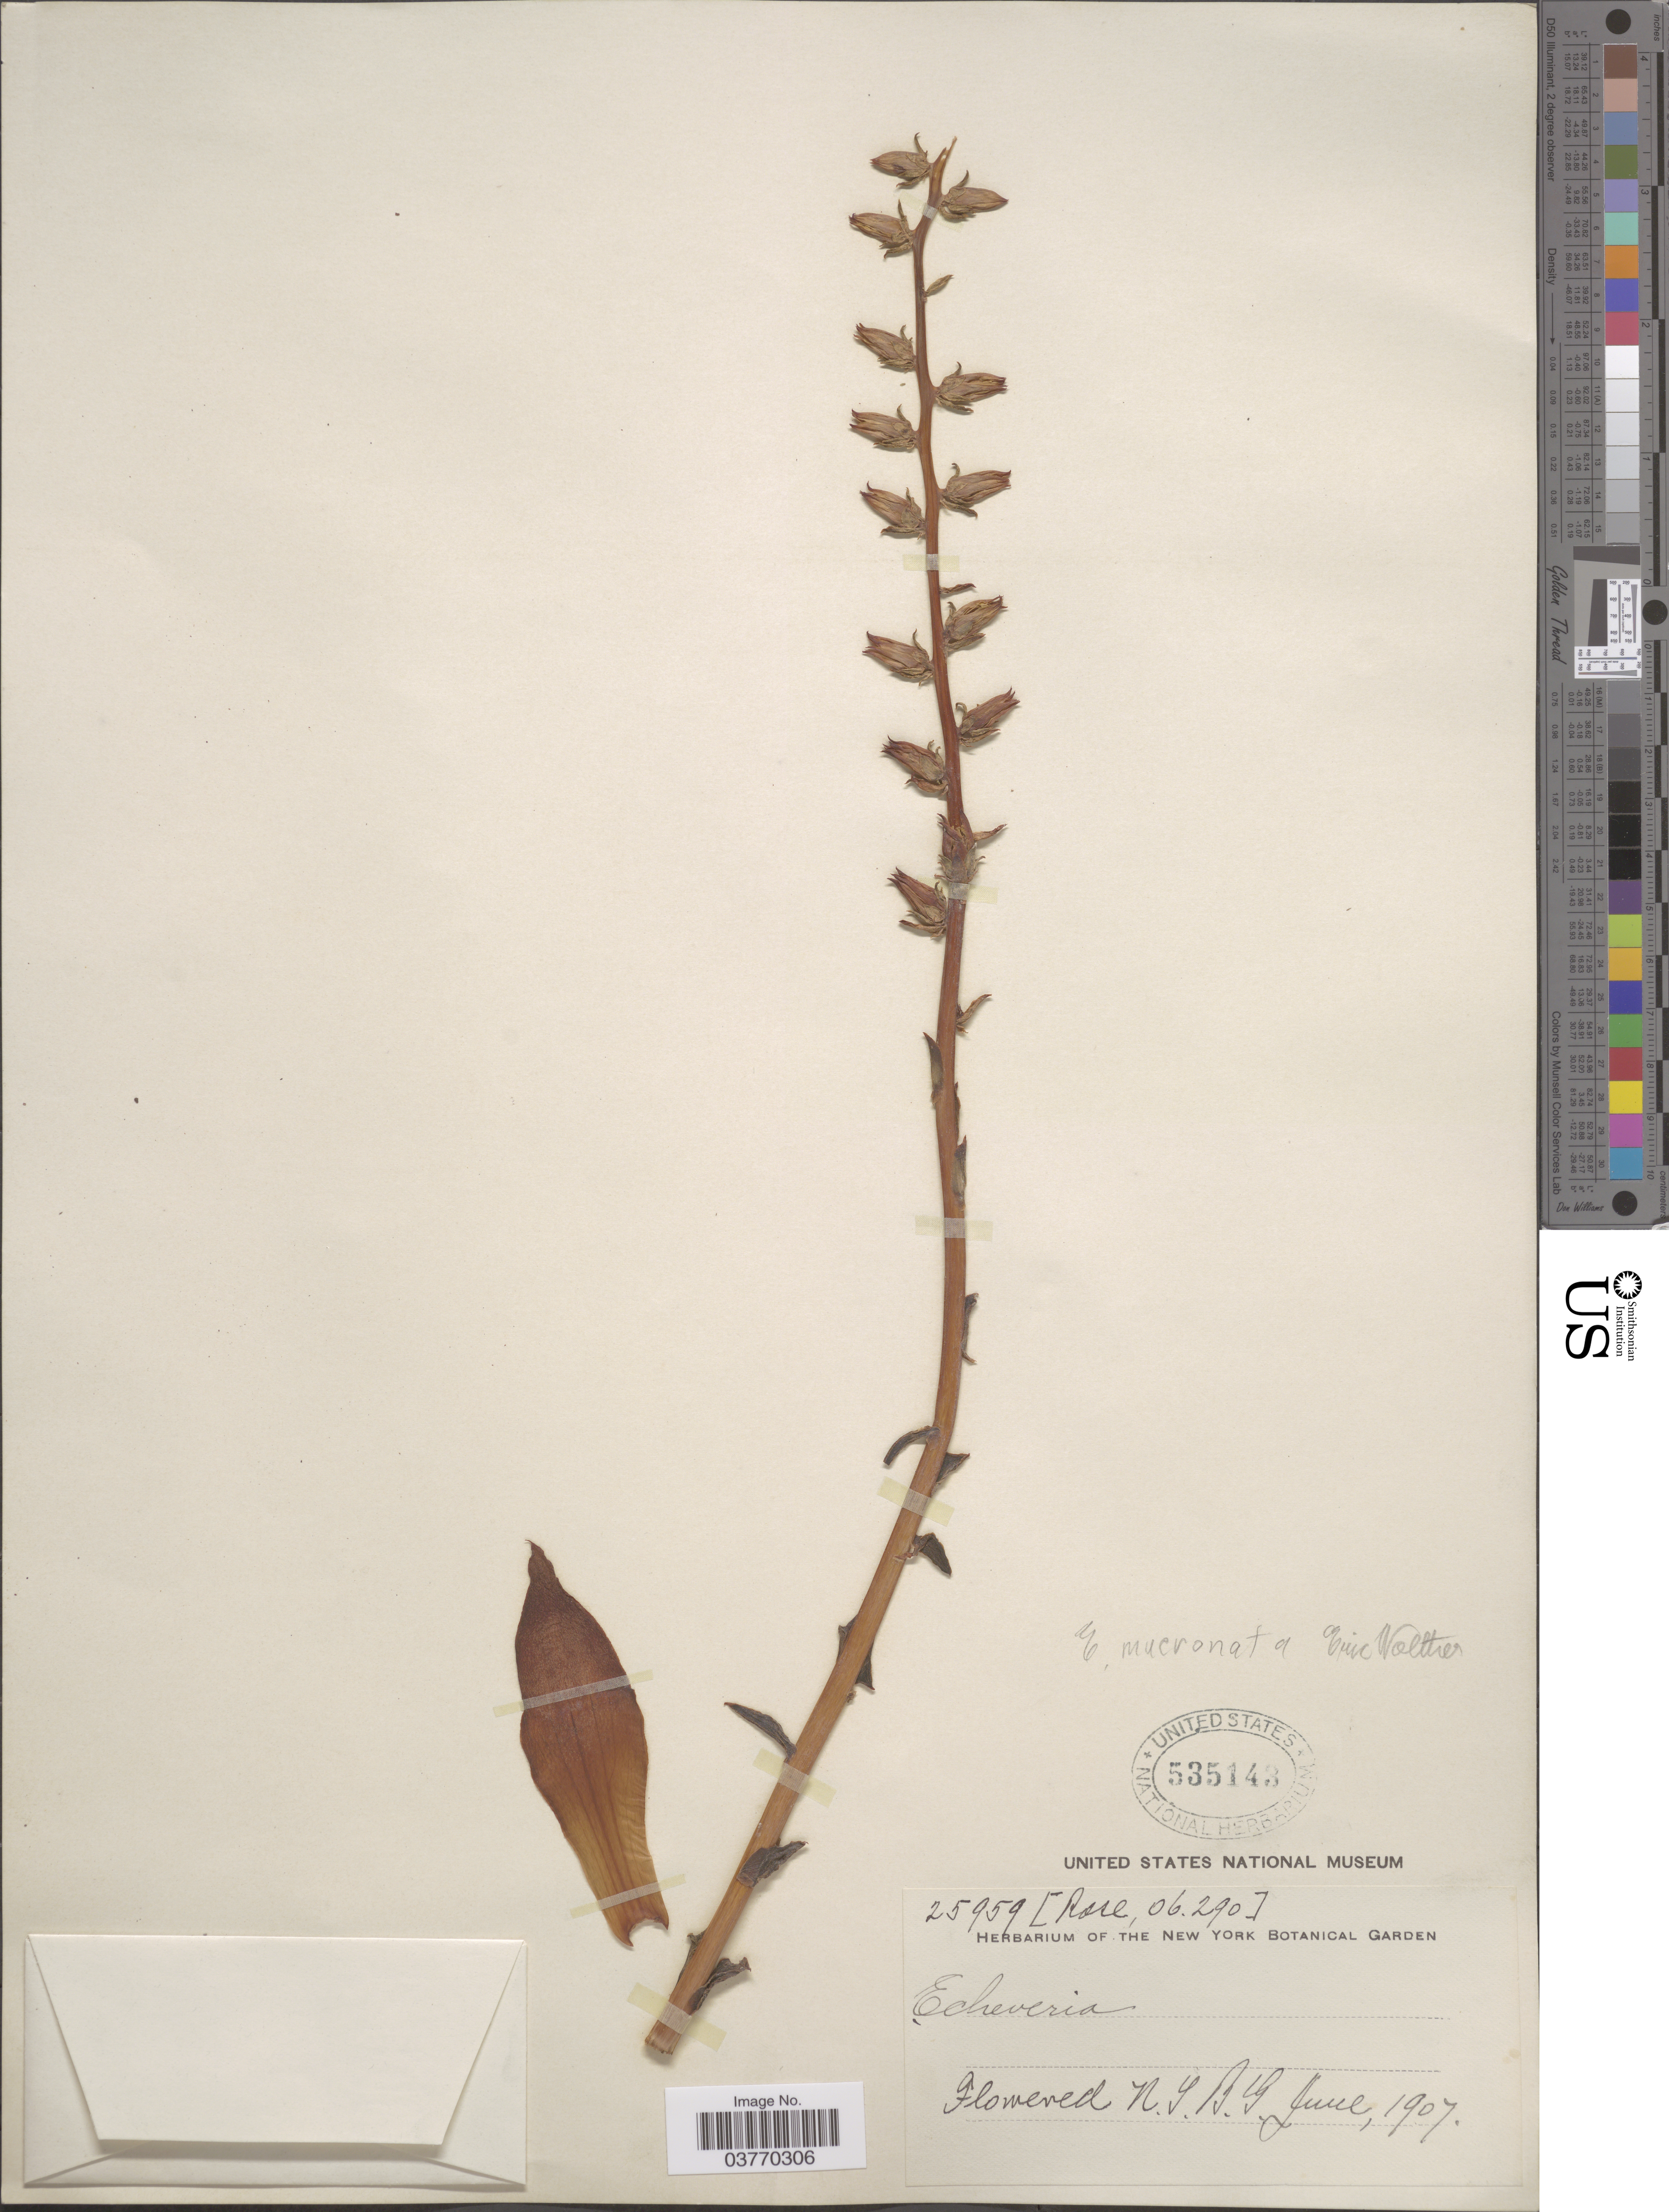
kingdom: Plantae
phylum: Tracheophyta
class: Magnoliopsida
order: Saxifragales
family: Crassulaceae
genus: Echeveria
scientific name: Echeveria mucronata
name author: Schltdl.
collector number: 25959[Rose06290]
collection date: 1907-06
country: United States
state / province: New York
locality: N.Y.B.G.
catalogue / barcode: US 535143